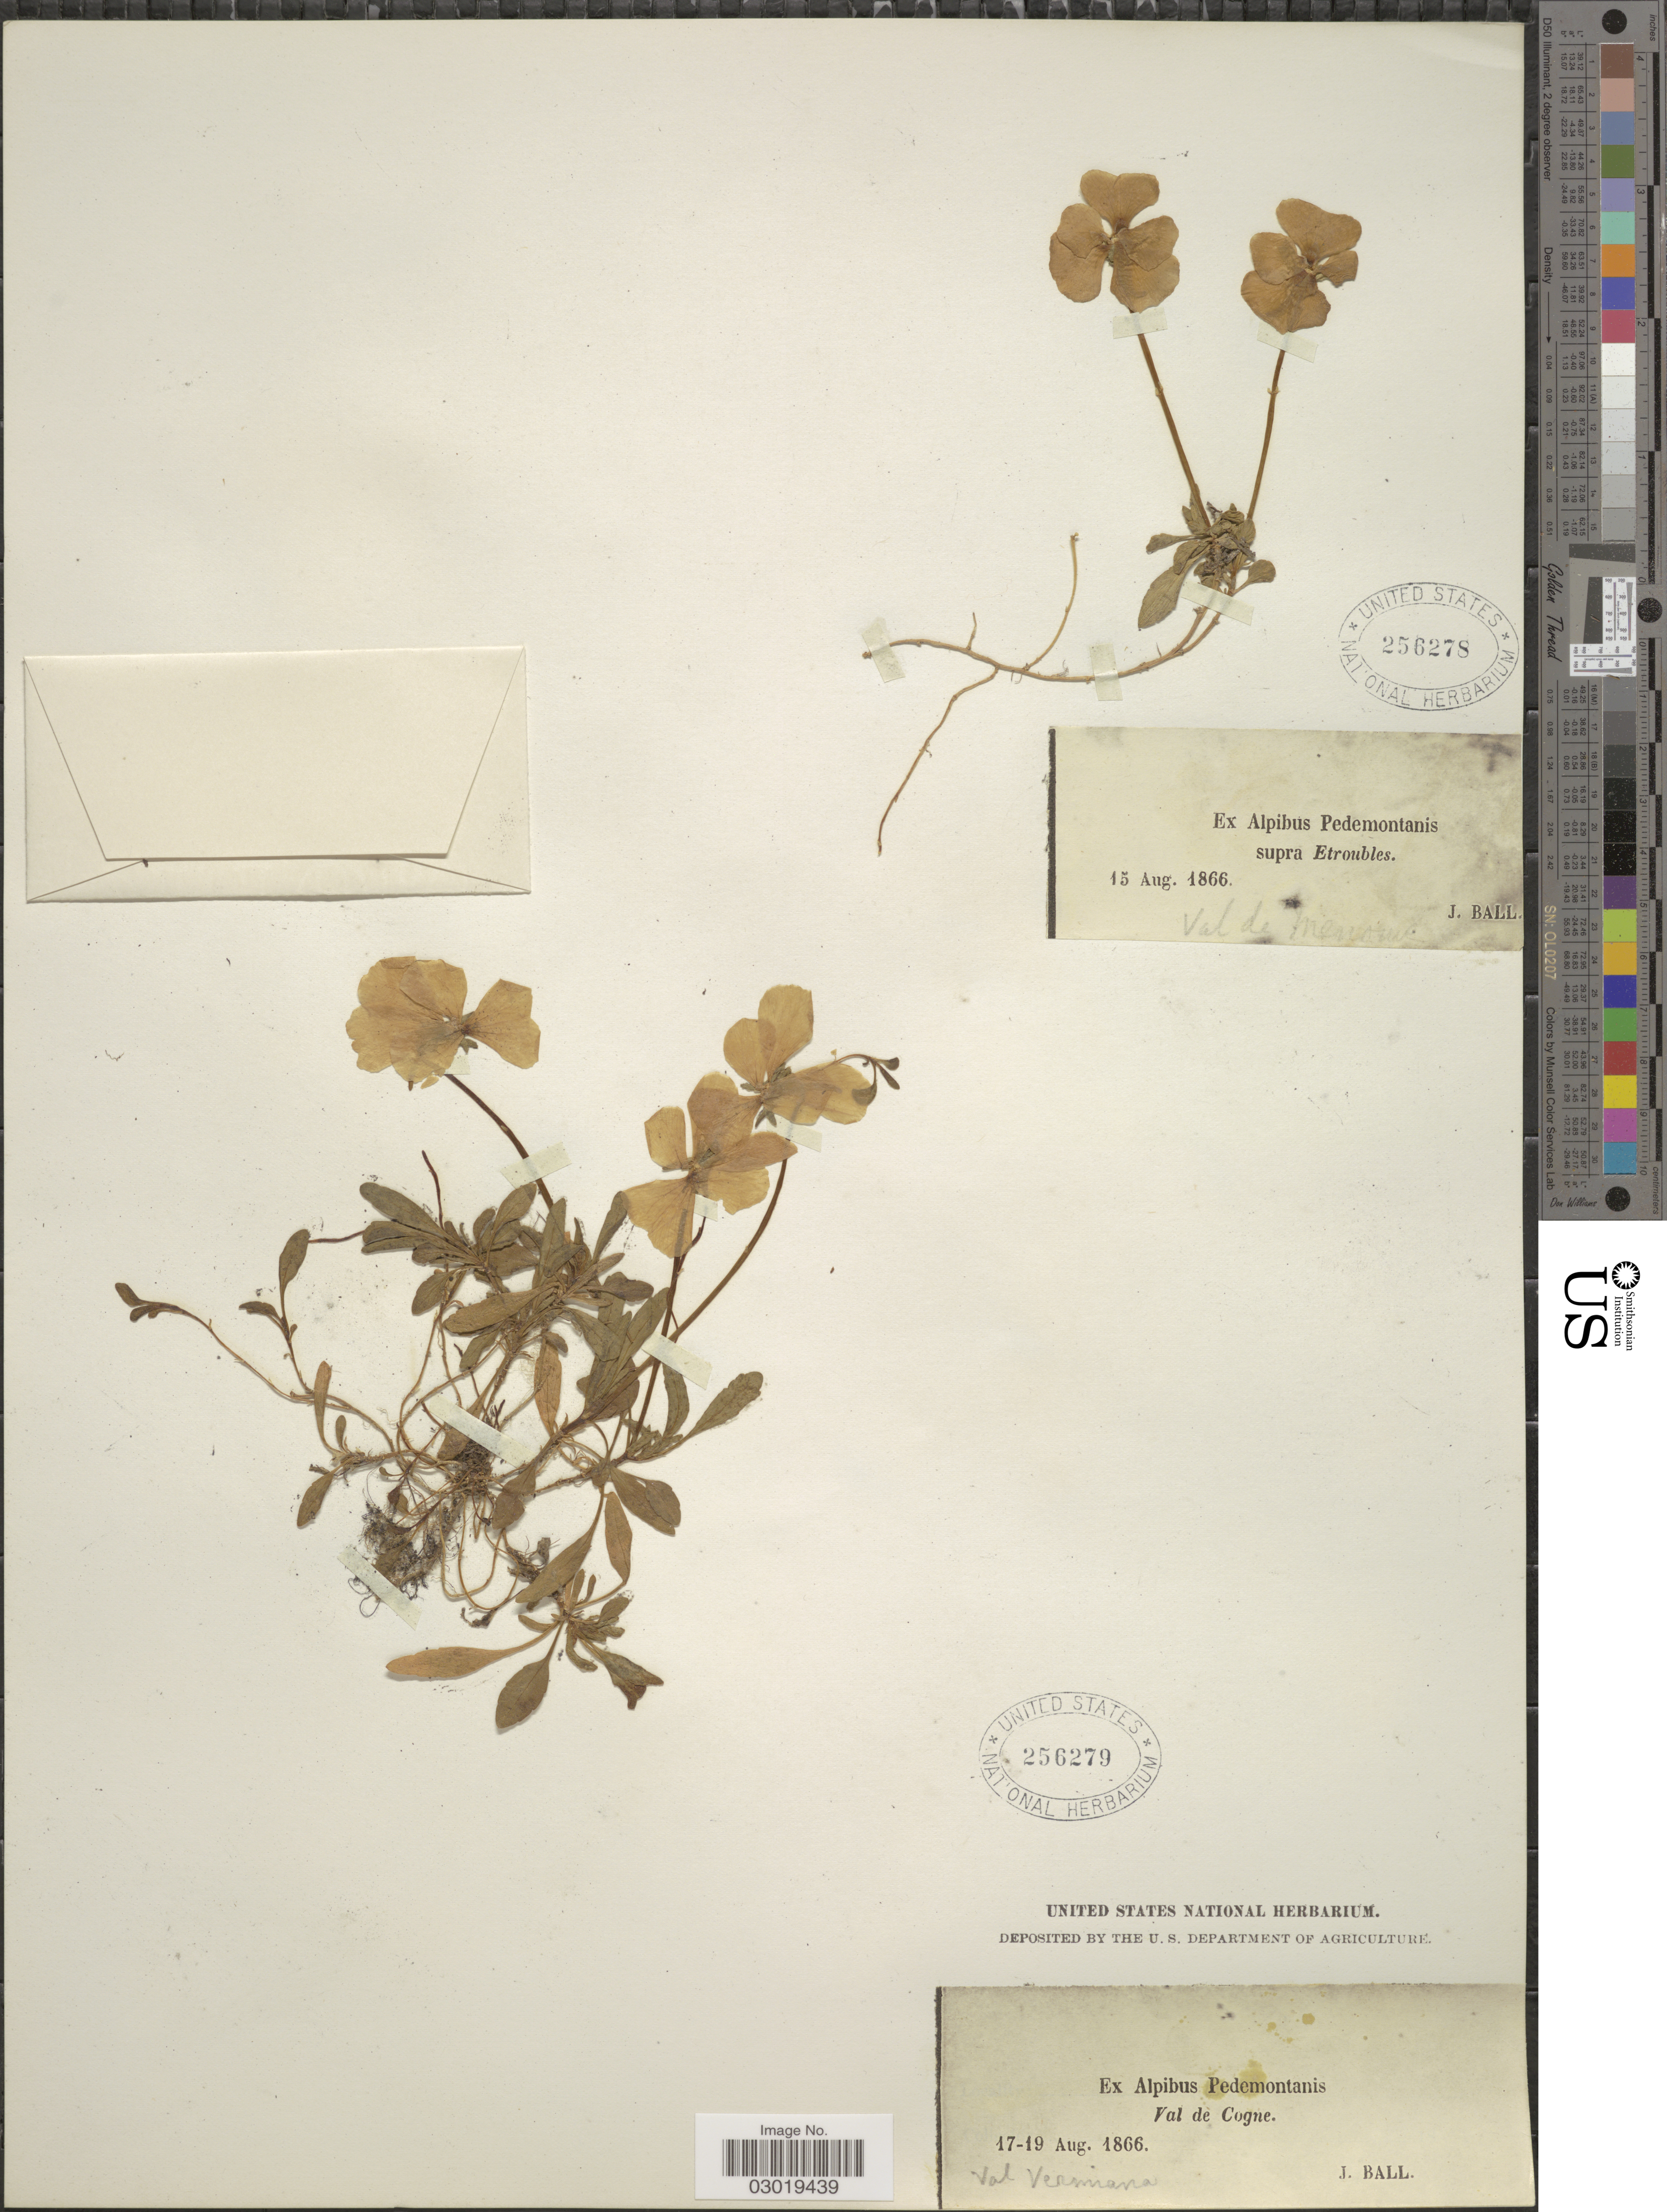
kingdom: Plantae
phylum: Tracheophyta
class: Magnoliopsida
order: Malpighiales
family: Violaceae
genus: Viola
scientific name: Viola sp.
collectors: J. Ball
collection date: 1866-08-15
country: Italy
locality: Ex Alpibus Pedemontanis supra Etroubles, Val de Menome [interpreted].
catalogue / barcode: US 256278